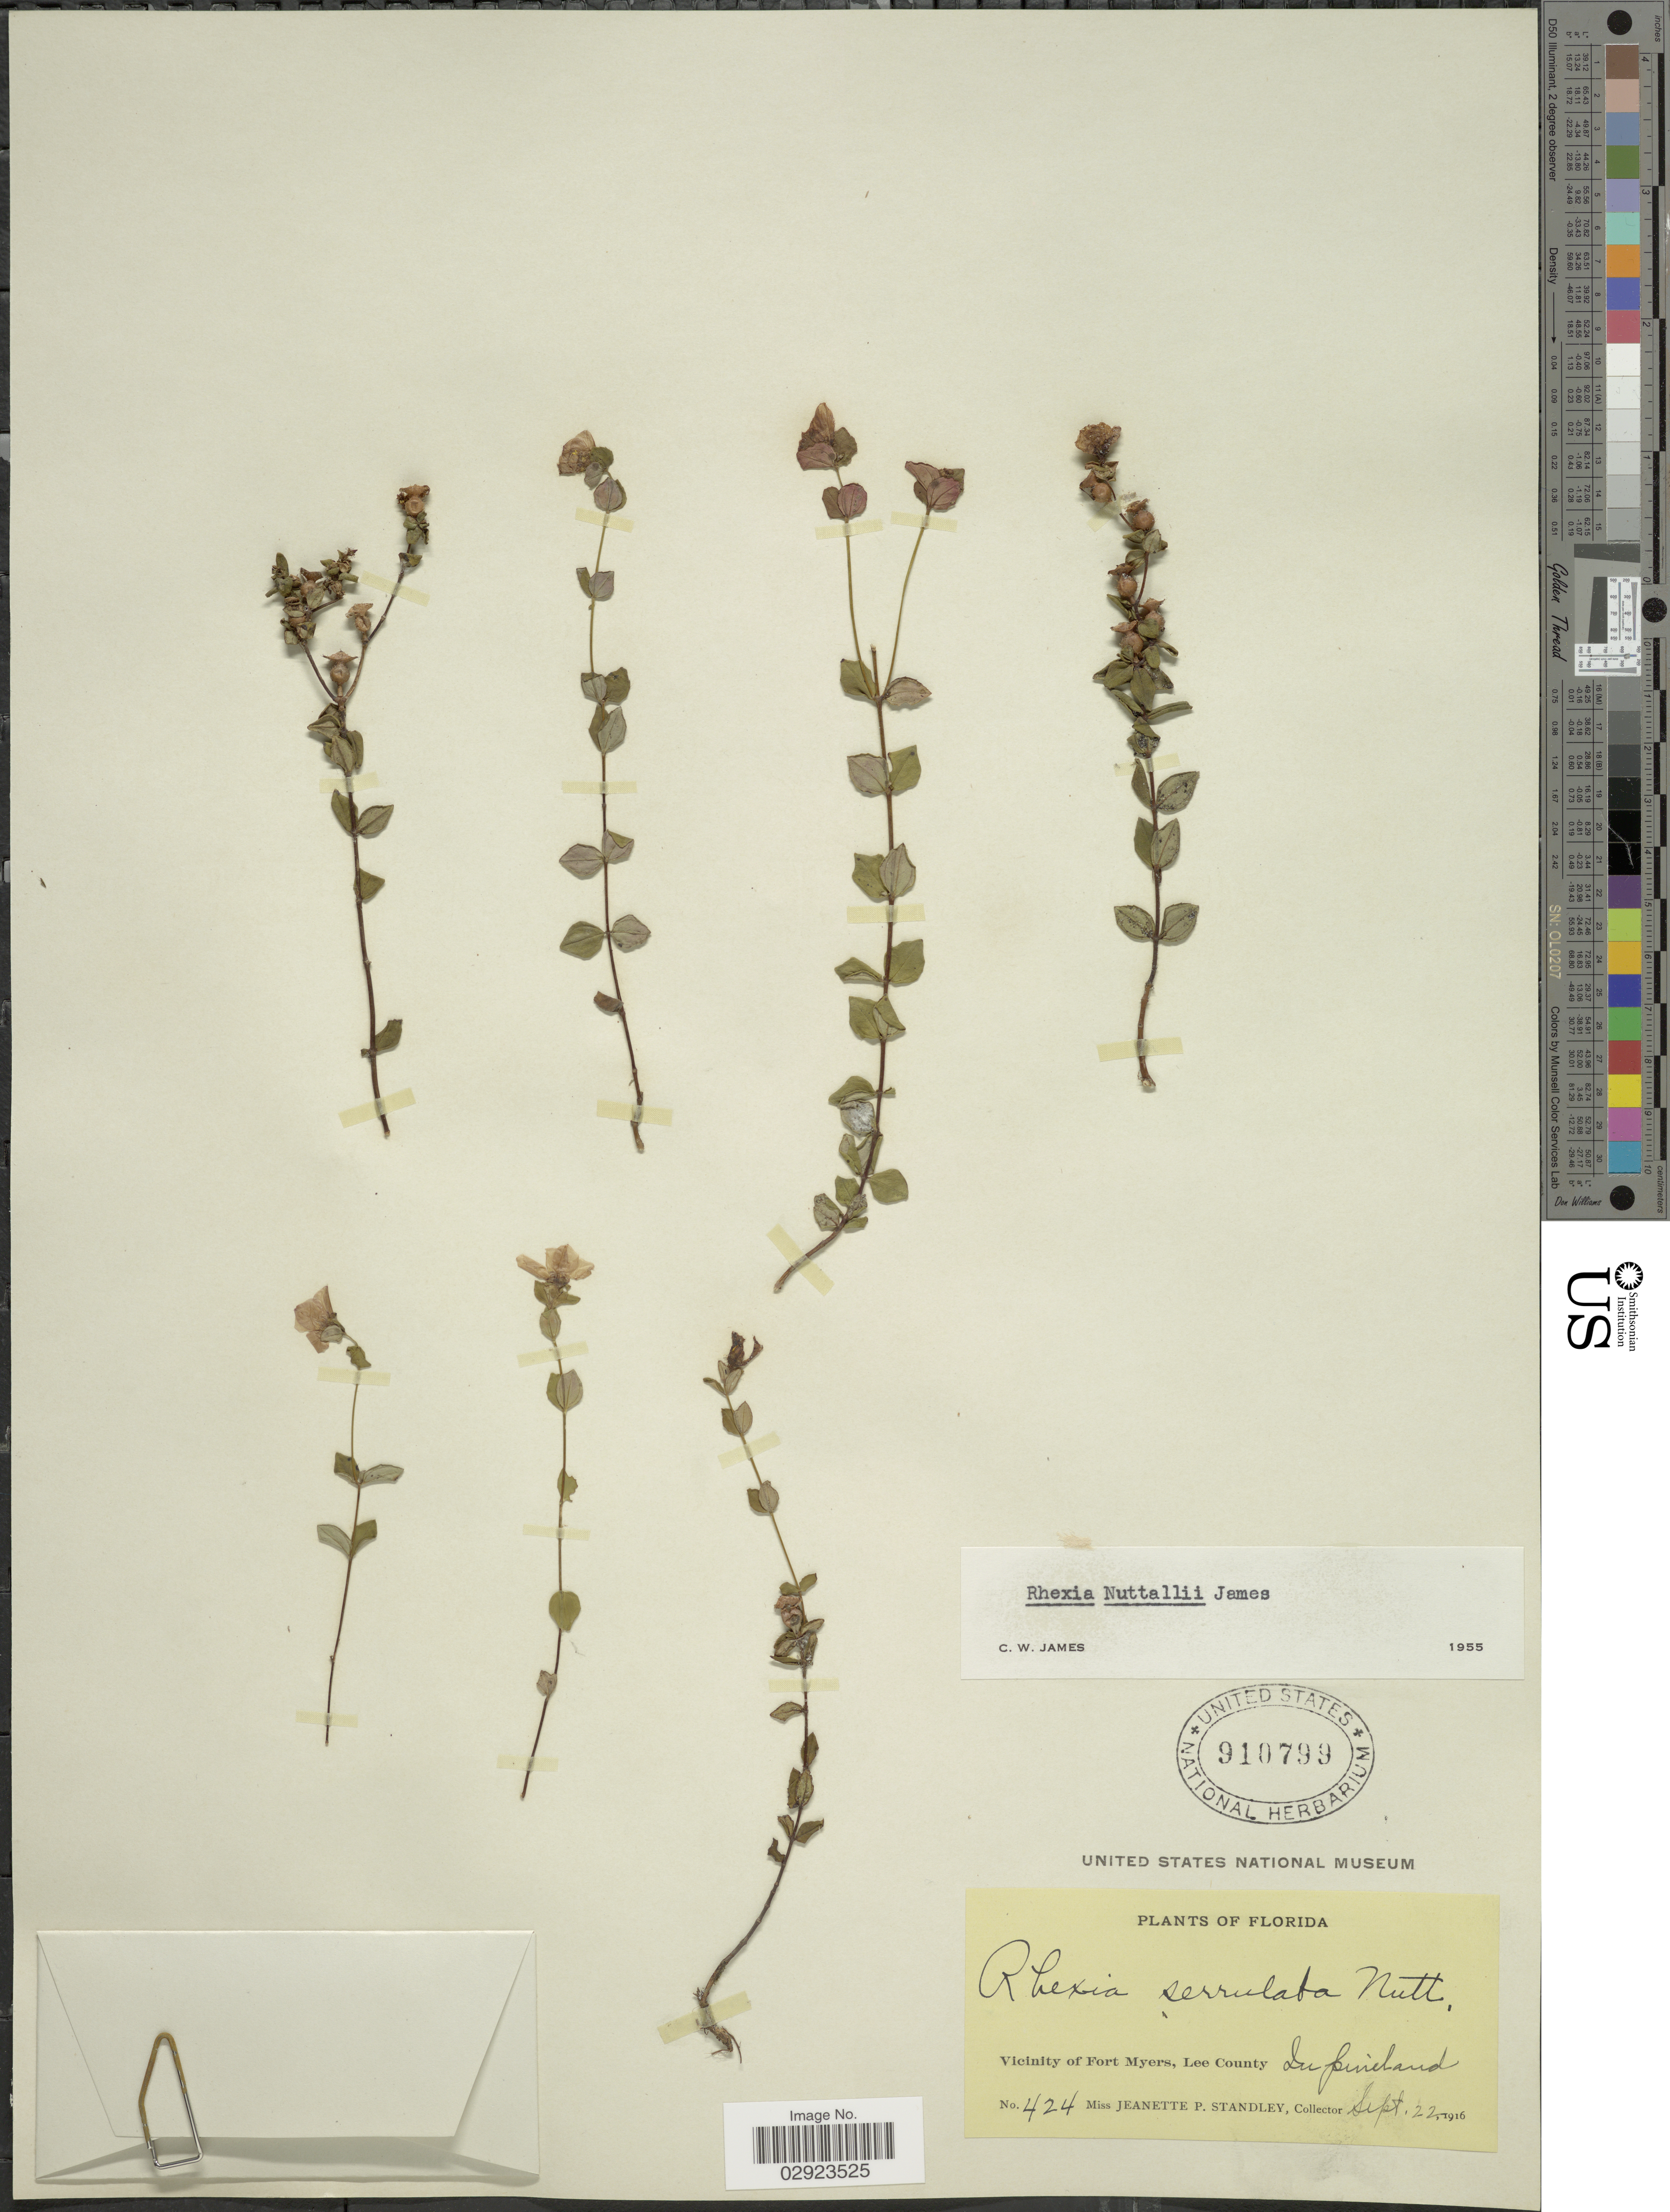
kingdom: Plantae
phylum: Tracheophyta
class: Magnoliopsida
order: Myrtales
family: Melastomataceae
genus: Rhexia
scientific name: Rhexia nuttallii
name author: C.W. James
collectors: J. P. Standley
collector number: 424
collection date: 1916-09-22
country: United States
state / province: Florida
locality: Vicinity of Fort Meyers, Lee County.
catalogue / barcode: US 910799